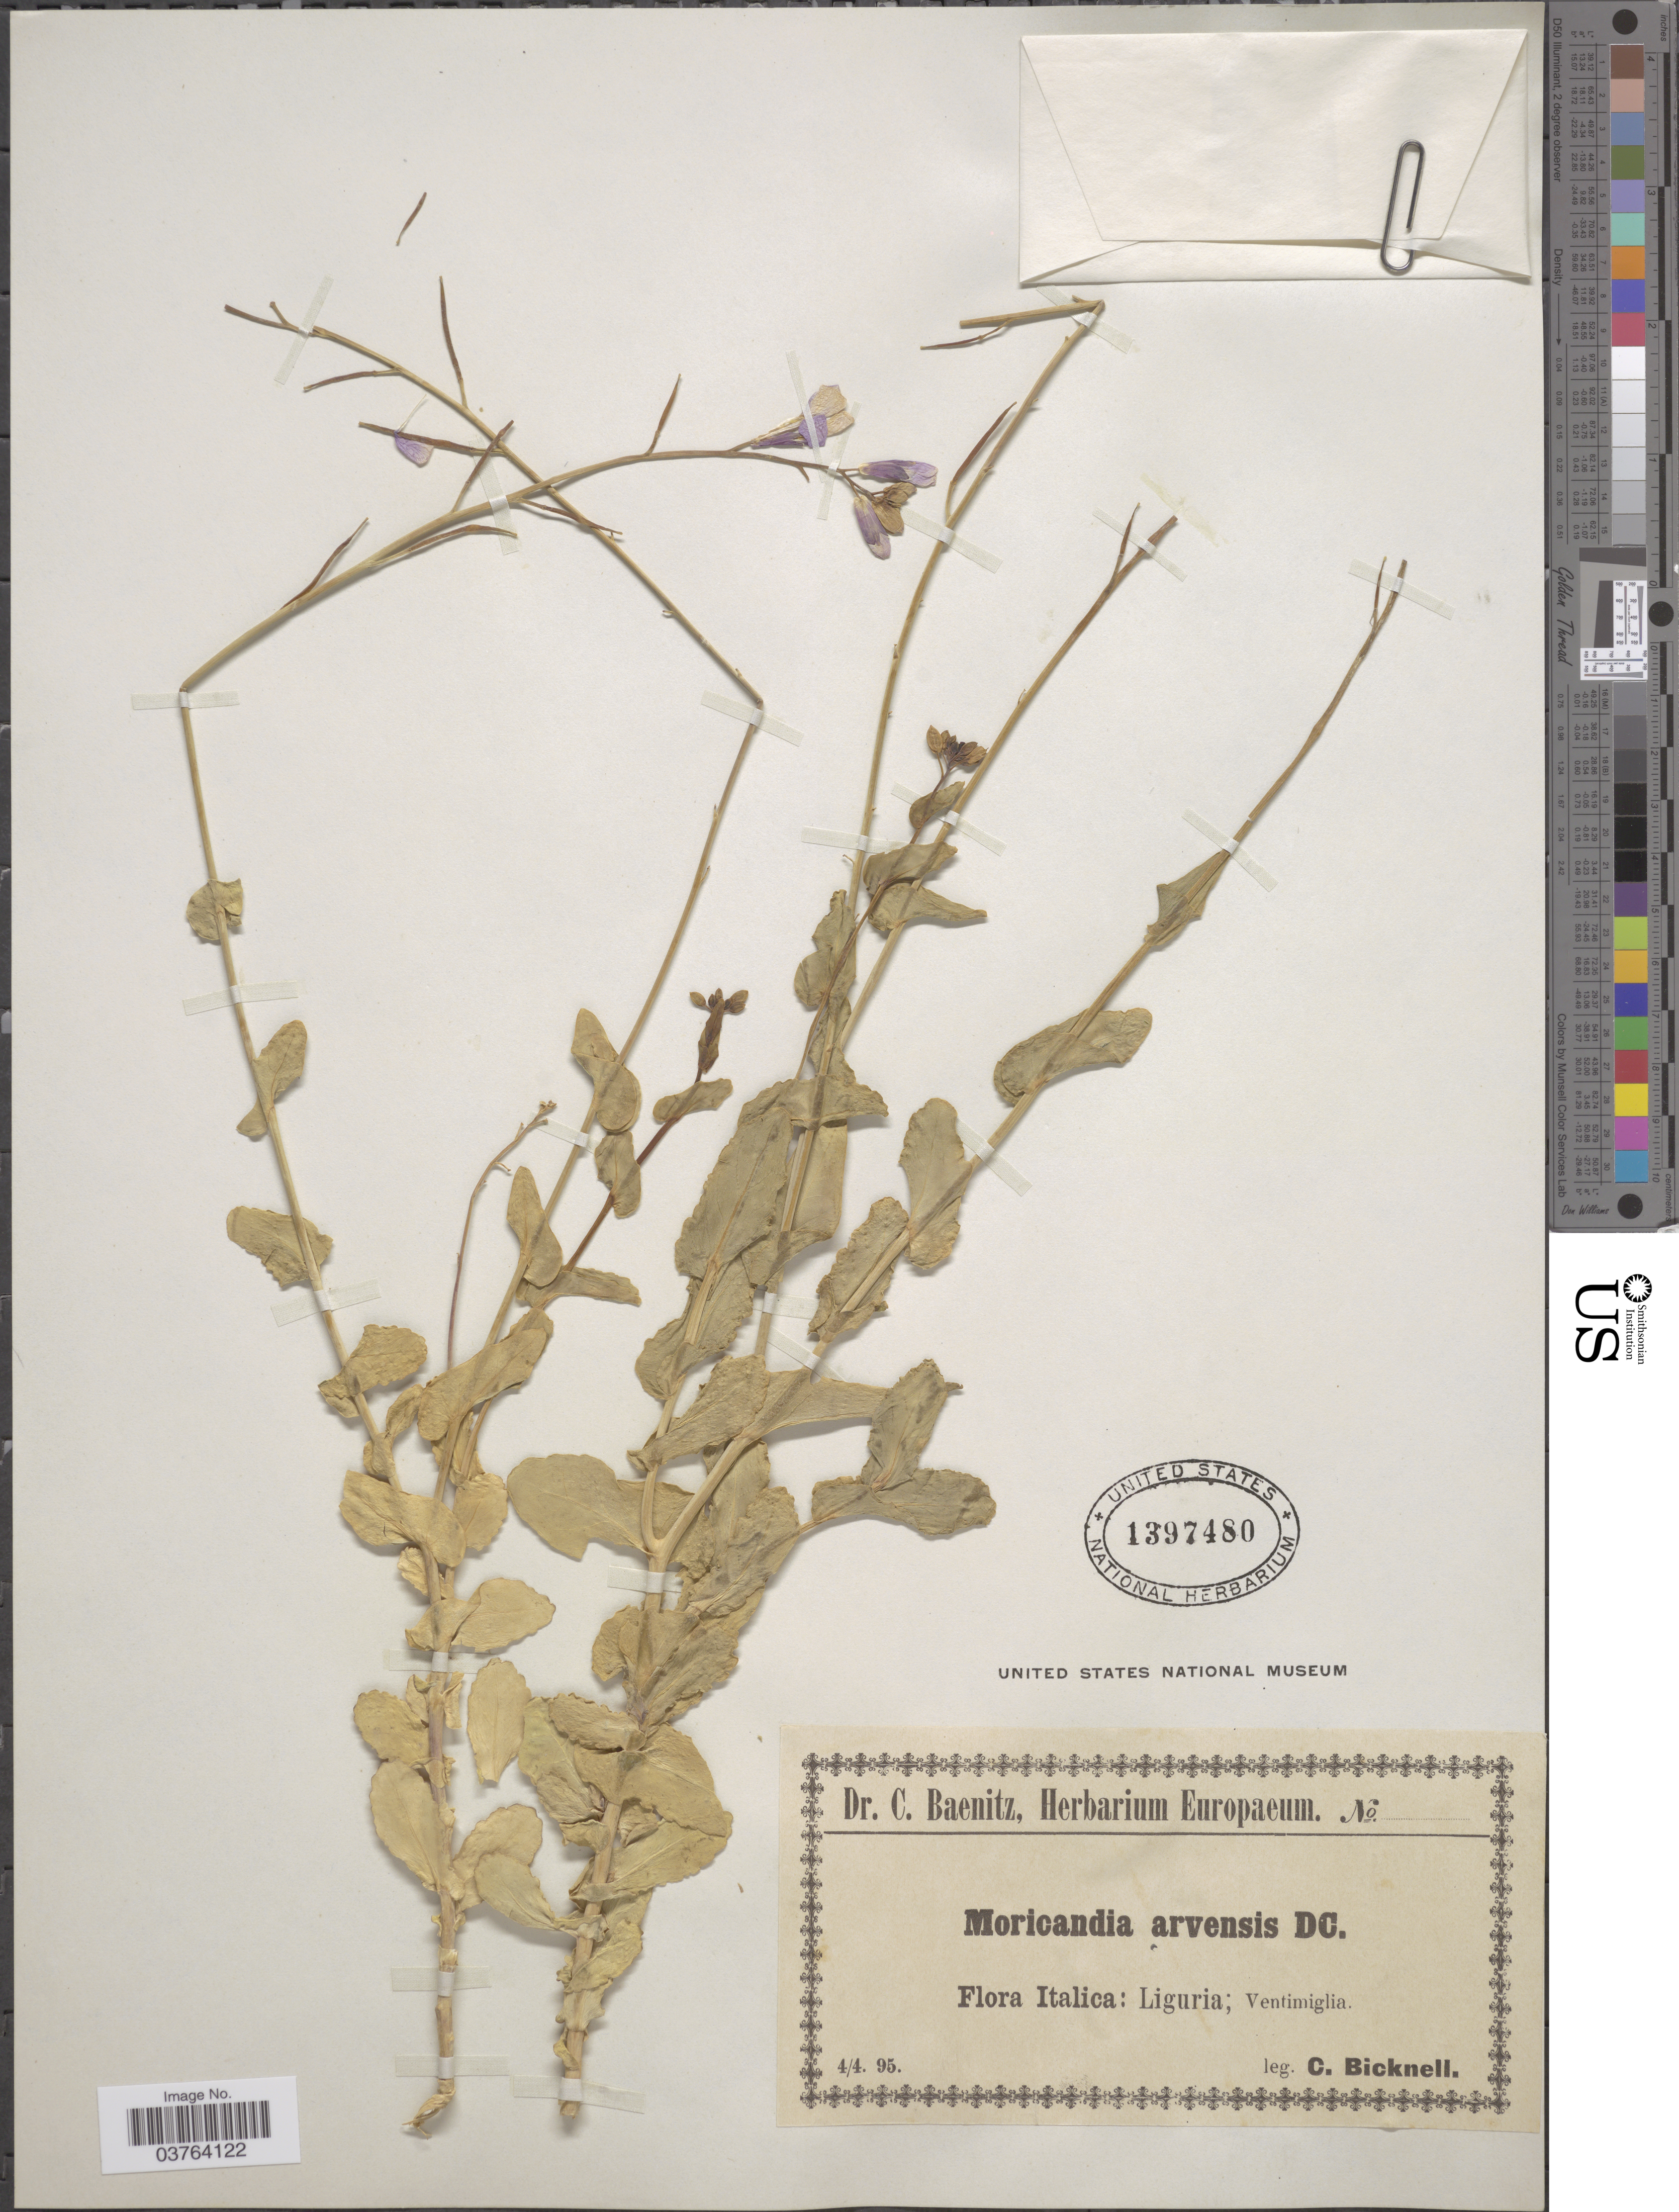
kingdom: Plantae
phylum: Tracheophyta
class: Magnoliopsida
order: Brassicales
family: Brassicaceae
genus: Moricandia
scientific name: Moricandia arvensis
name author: (L.) DC.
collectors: C. Bicknell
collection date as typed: Transcribed d/m/y: 4/4/95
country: Italy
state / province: Liguria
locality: Ventimiglia.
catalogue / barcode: US 1397480